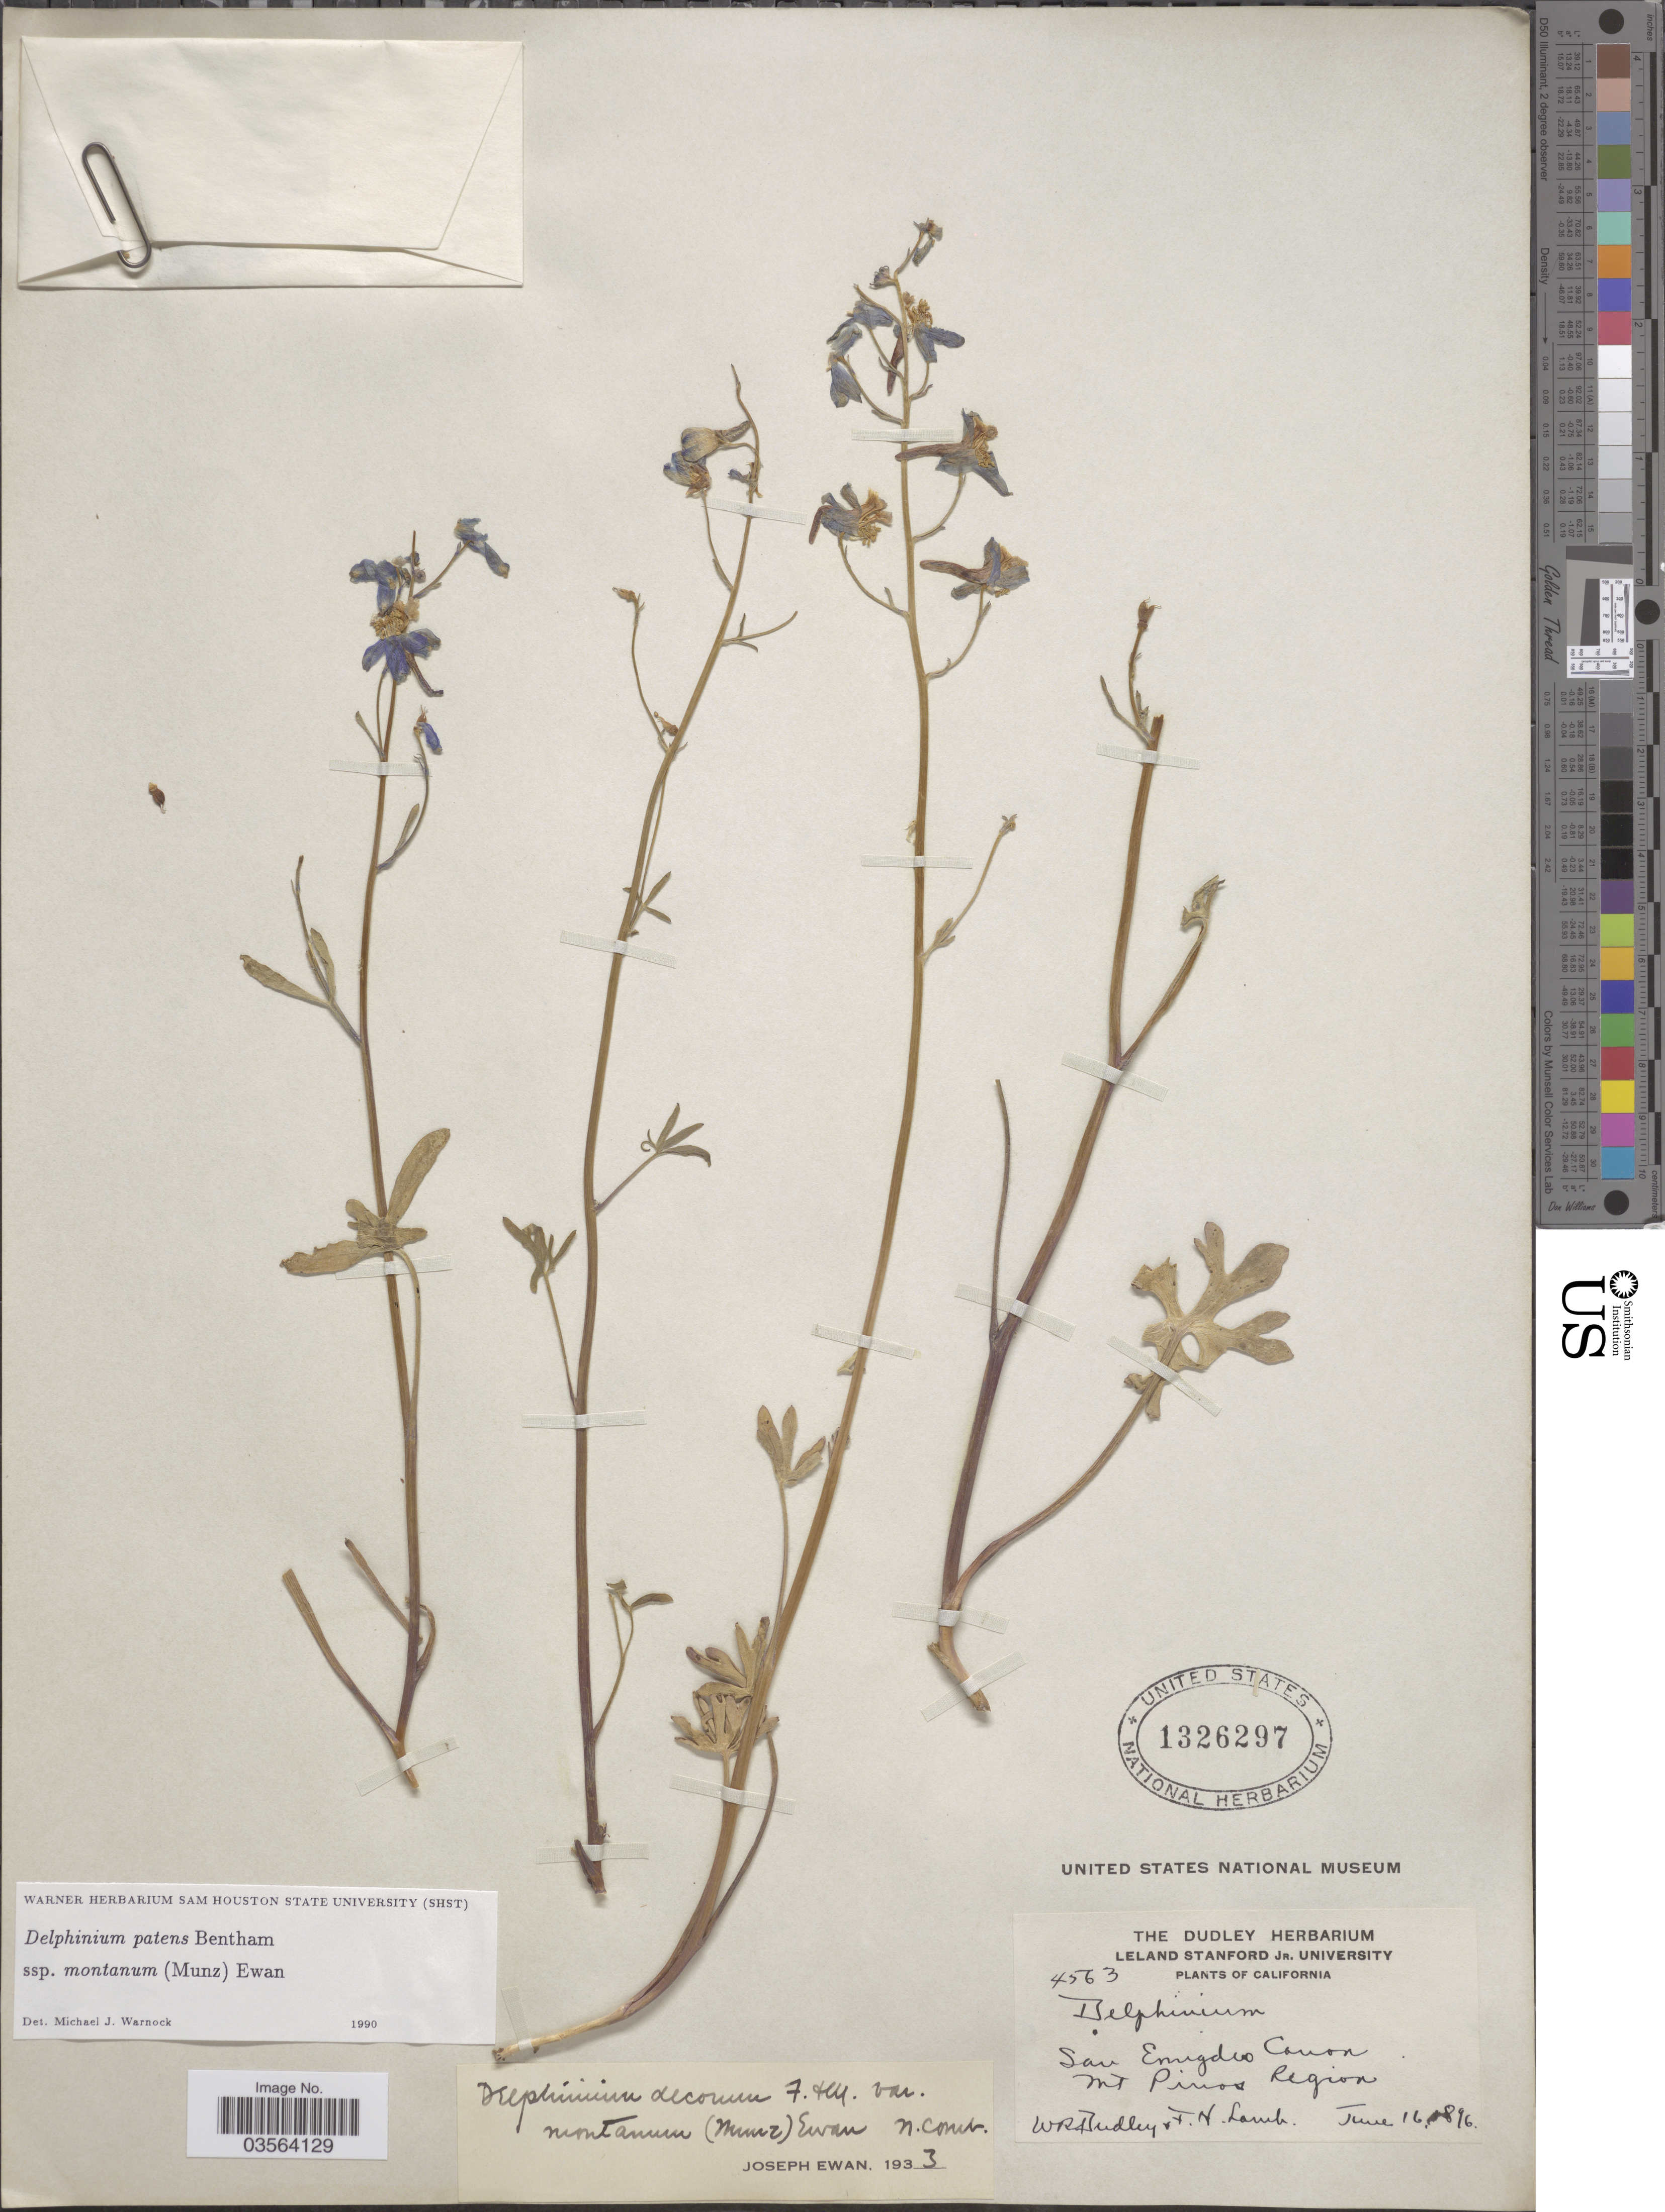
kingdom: Plantae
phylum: Tracheophyta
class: Magnoliopsida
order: Ranunculales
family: Ranunculaceae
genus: Delphinium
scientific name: Delphinium patens subsp. montanum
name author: (Munz) Ewan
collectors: W. Dudley & F. H. Lamb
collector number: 4563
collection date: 1896-06-16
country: United States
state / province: California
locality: San Emigdio Canon, Mt Pinos Region.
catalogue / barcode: US 1326297